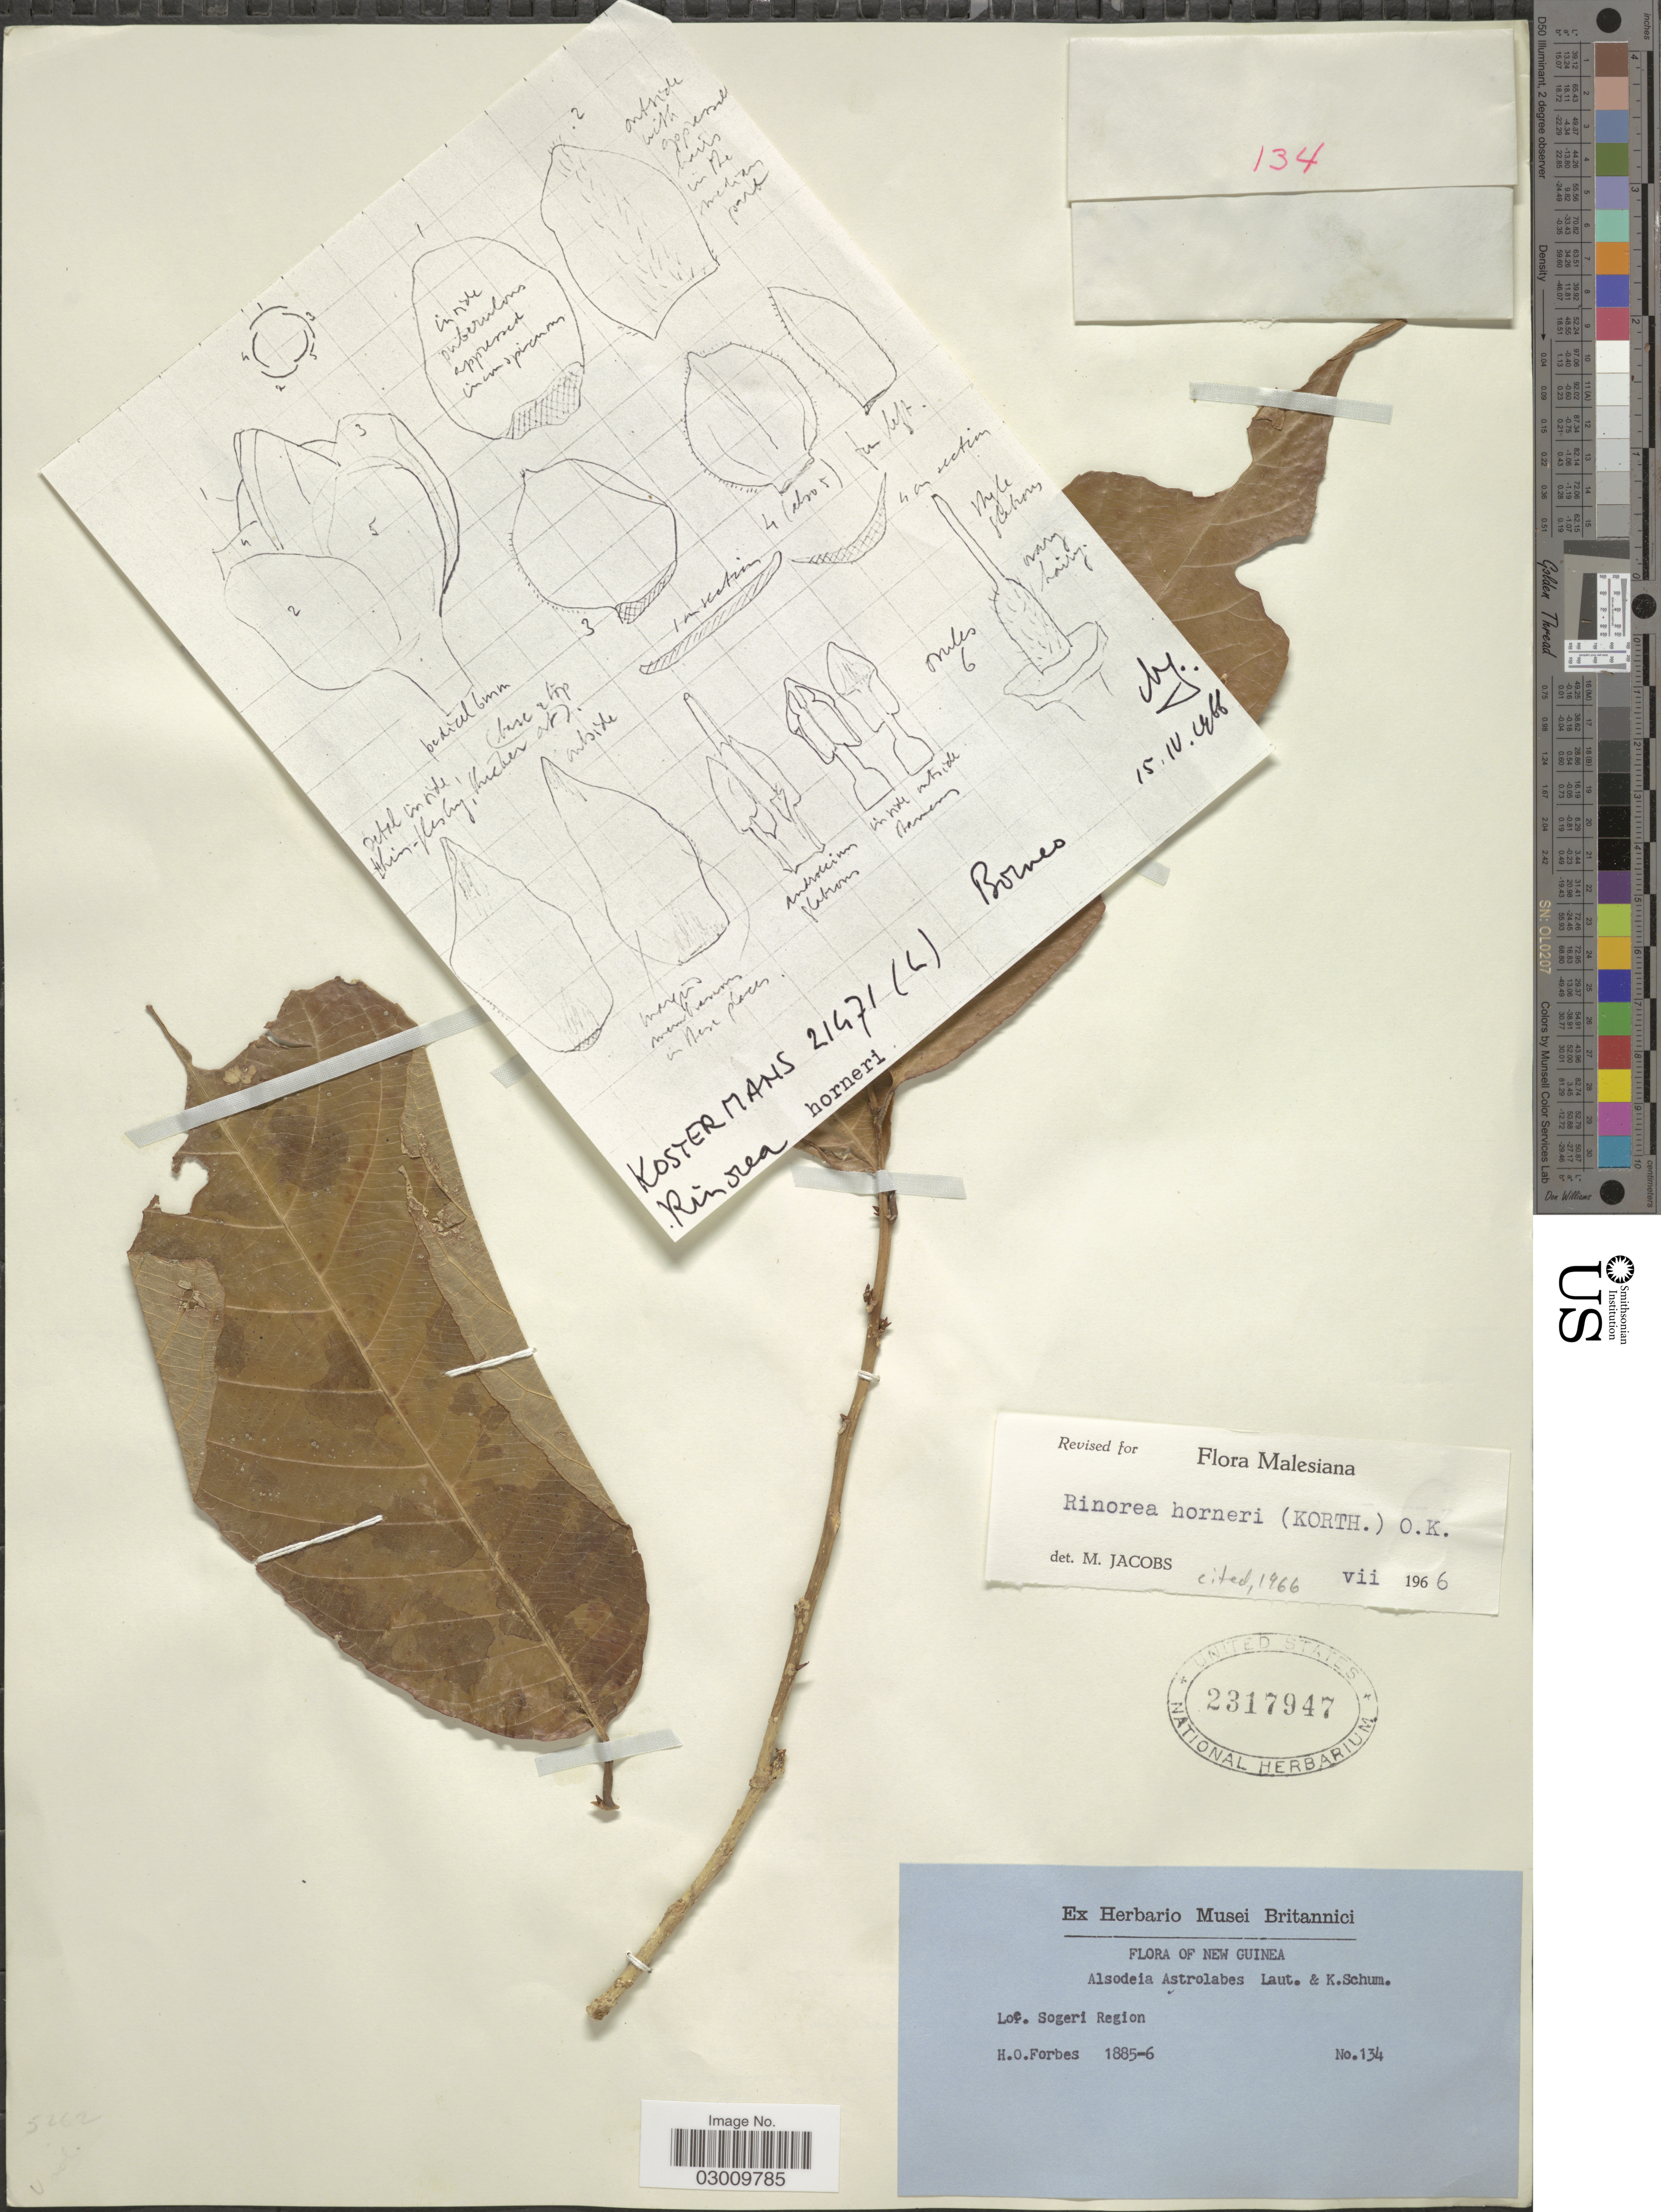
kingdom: Plantae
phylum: Tracheophyta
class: Magnoliopsida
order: Malpighiales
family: Violaceae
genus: Rinorea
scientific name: Rinorea horneri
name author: (Korth.) Kuntze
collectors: H. O. Forbes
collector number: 134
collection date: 1885/1886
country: Papua New Guinea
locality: New Guinea. Sogeri Region.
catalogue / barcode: US 2317947